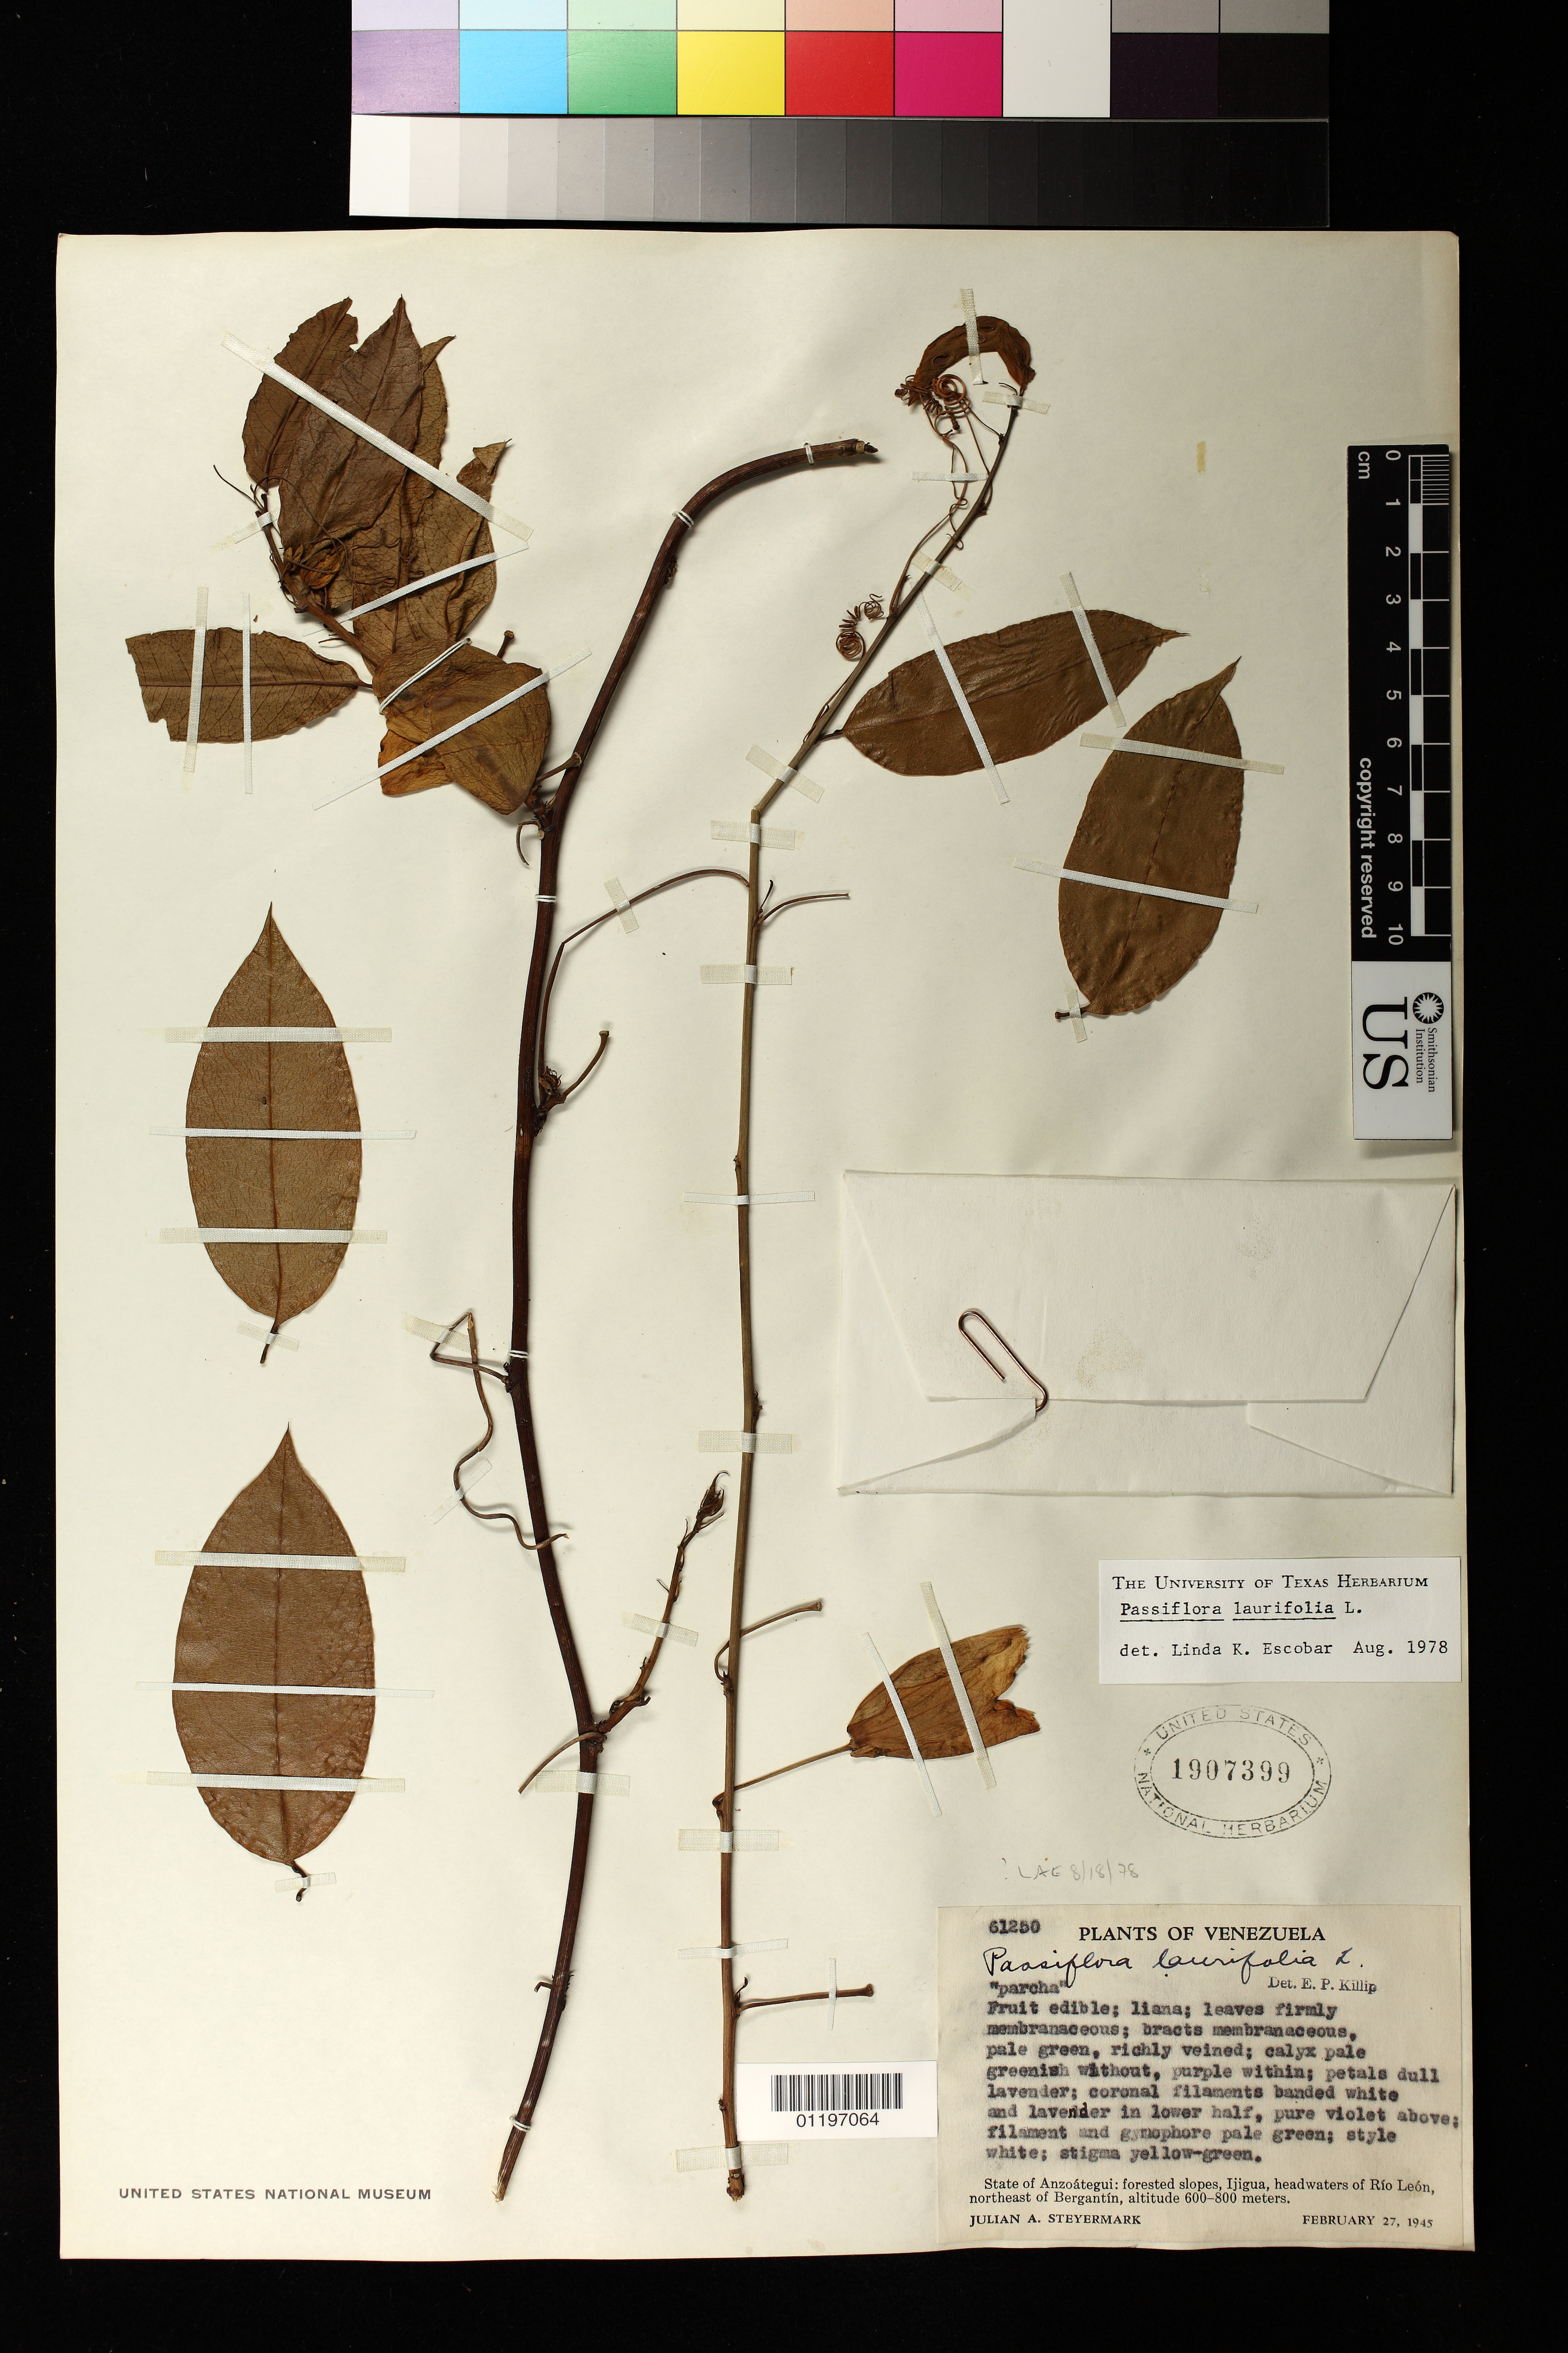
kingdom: Plantae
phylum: Tracheophyta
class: Magnoliopsida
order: Malpighiales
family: Passifloraceae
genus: Passiflora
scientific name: Passiflora laurifolia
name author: L.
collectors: J. Steyermark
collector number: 61250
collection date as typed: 27 Feb 1945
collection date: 1945-02-27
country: Venezuela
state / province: Anzoategui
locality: State of Anzoategui: forested slopes, Ijigua, headwaters of Rio Leon, northeast of Bergantin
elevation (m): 600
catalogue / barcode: US 1907399